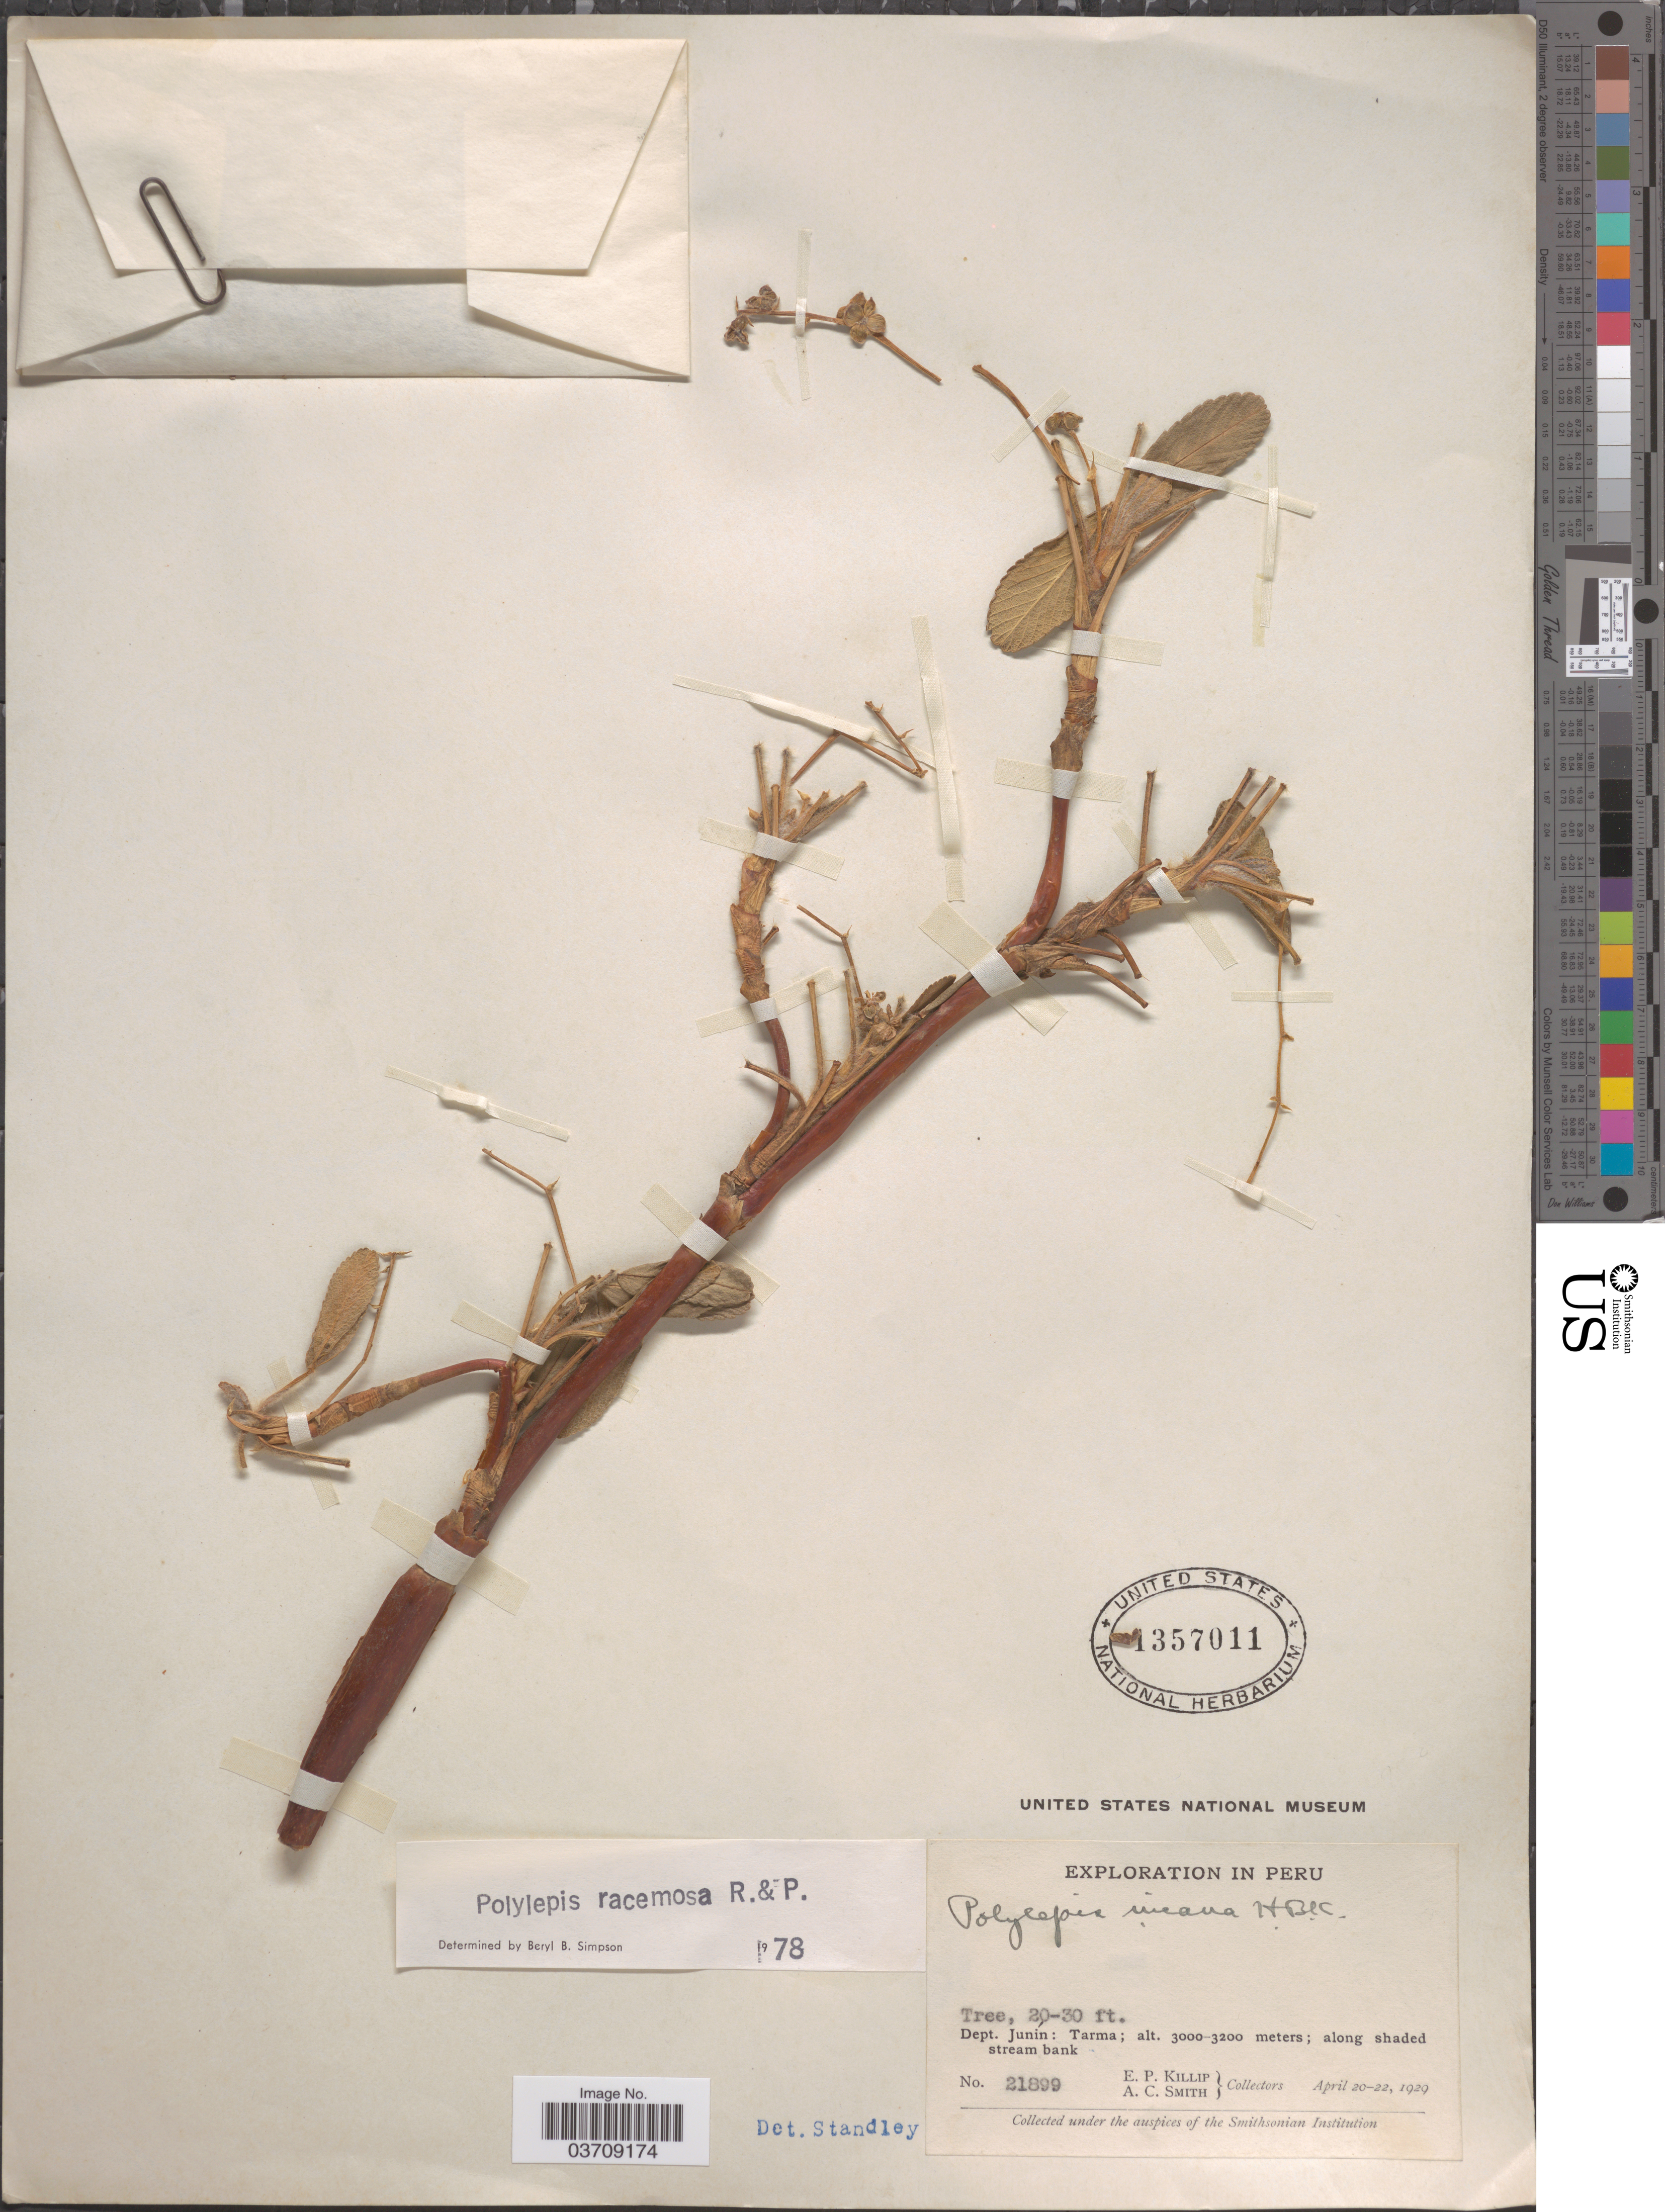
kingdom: Plantae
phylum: Tracheophyta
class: Magnoliopsida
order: Rosales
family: Rosaceae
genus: Polylepis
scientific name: Polylepis racemosa subsp. racemosa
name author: Ruiz & Pav.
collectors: E. P. Killip & A. C. Smith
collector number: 21899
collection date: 1929-04-20/1929-04-22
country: Peru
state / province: Junín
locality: Dept. Junín: Tarma.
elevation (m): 3000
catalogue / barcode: US 1357011